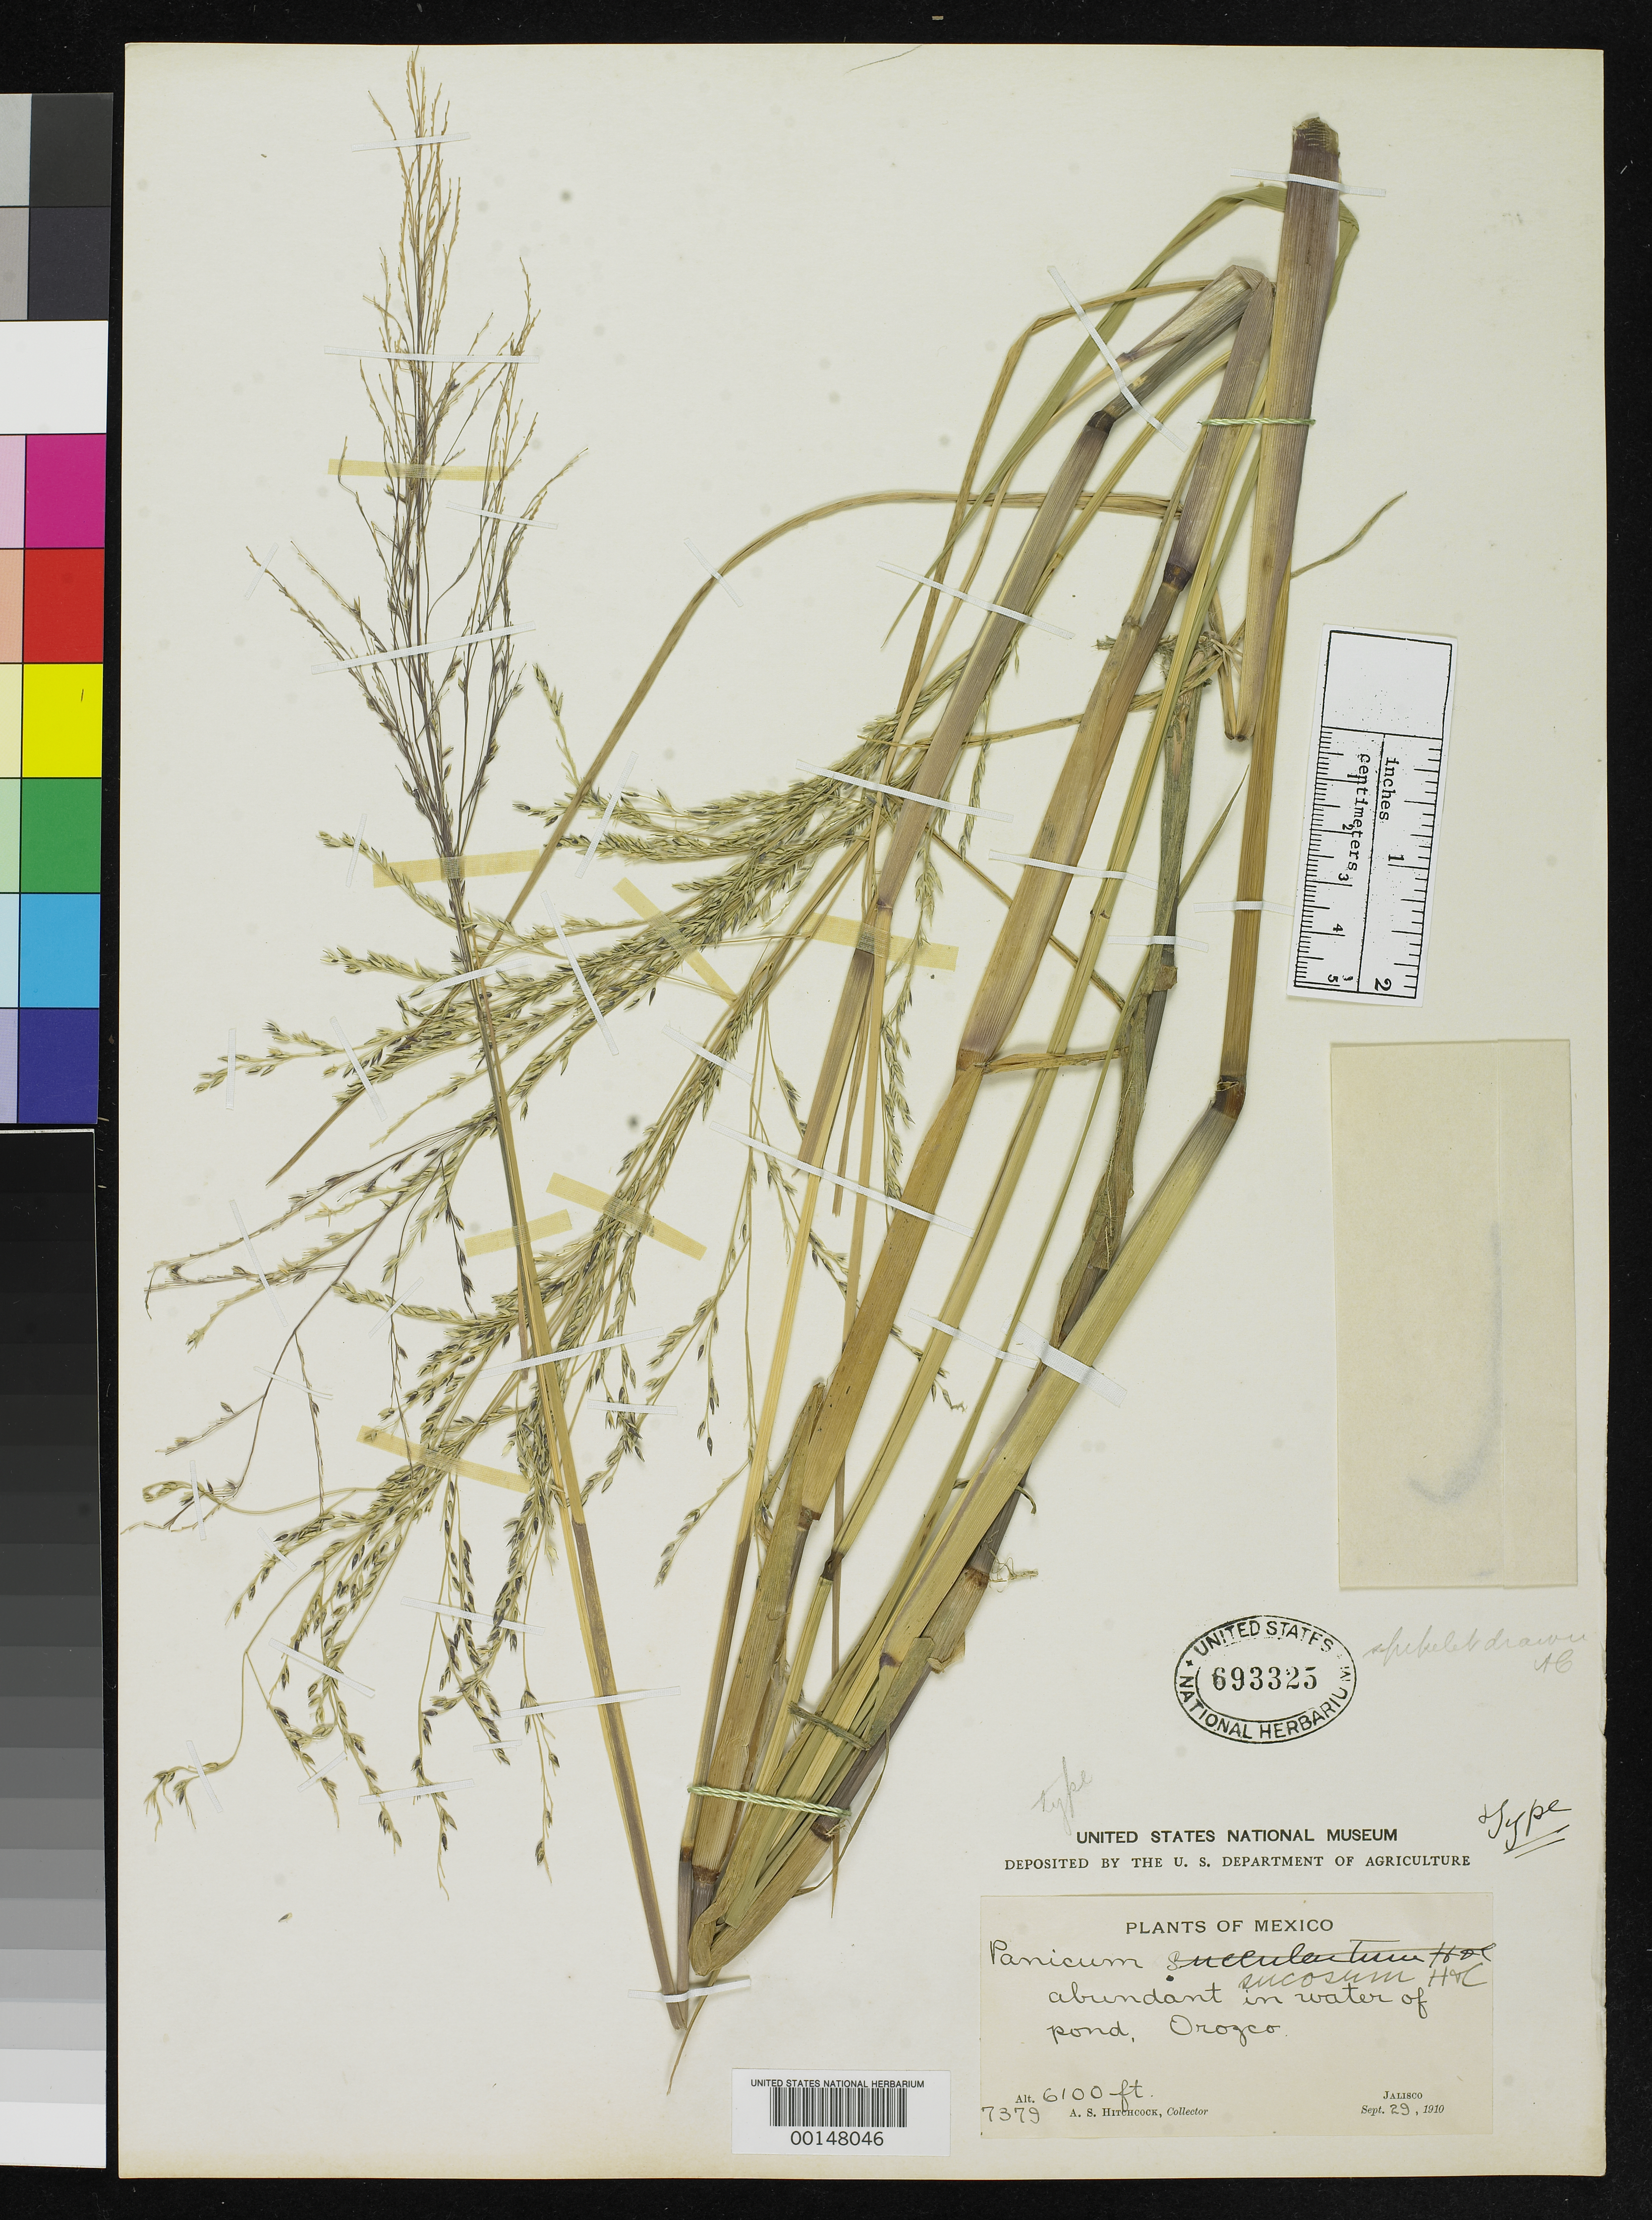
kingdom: Plantae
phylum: Tracheophyta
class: Liliopsida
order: Poales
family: Poaceae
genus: Panicum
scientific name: Panicum sucosum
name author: Hitchc. & Chase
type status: Holotype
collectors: A. S. Hitchcock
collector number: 7379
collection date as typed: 29 Sep 1910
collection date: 1910-09-29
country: Mexico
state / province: Jalisco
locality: Orozco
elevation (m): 1859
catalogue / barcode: US 693325